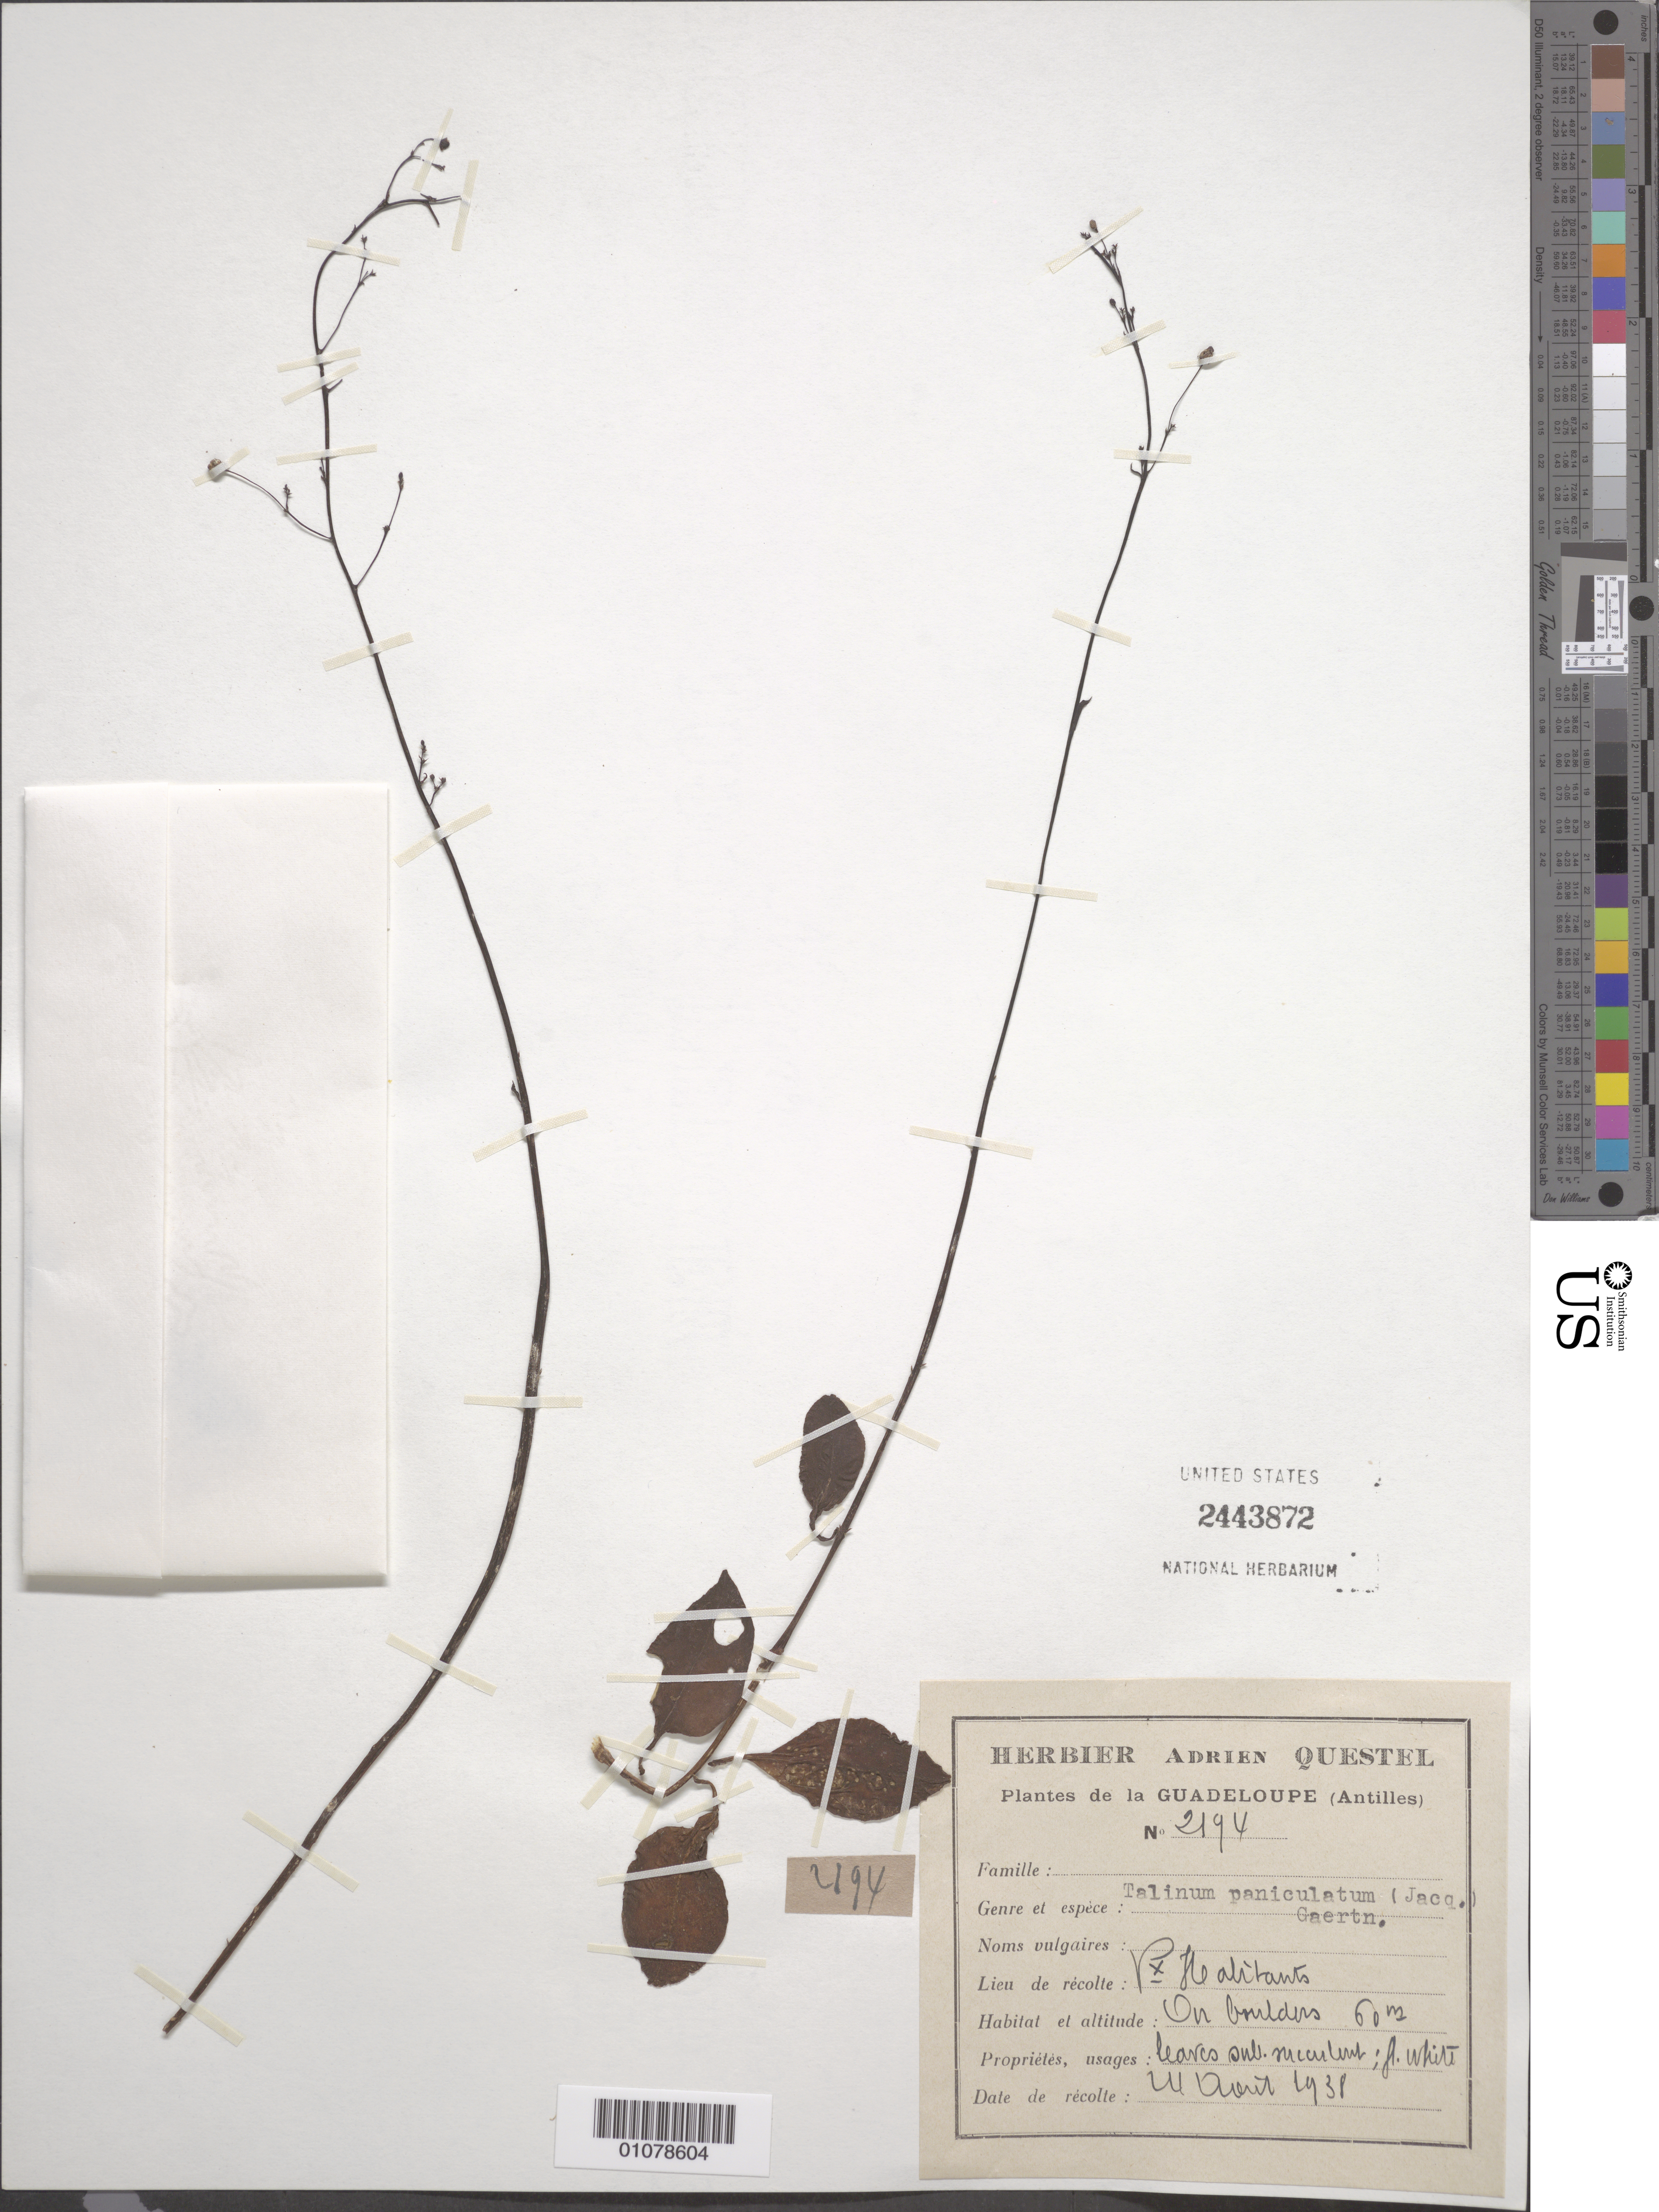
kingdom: Plantae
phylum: Tracheophyta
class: Magnoliopsida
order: Caryophyllales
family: Talinaceae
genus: Talinum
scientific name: Talinum paniculatum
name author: (Jacq.) Gaertn.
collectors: A. Questel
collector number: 2194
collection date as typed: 24 Apr 1938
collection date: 1938-04-24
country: Guadeloupe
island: Basse Terre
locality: Vieux Habitants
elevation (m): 60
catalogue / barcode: US 2443872